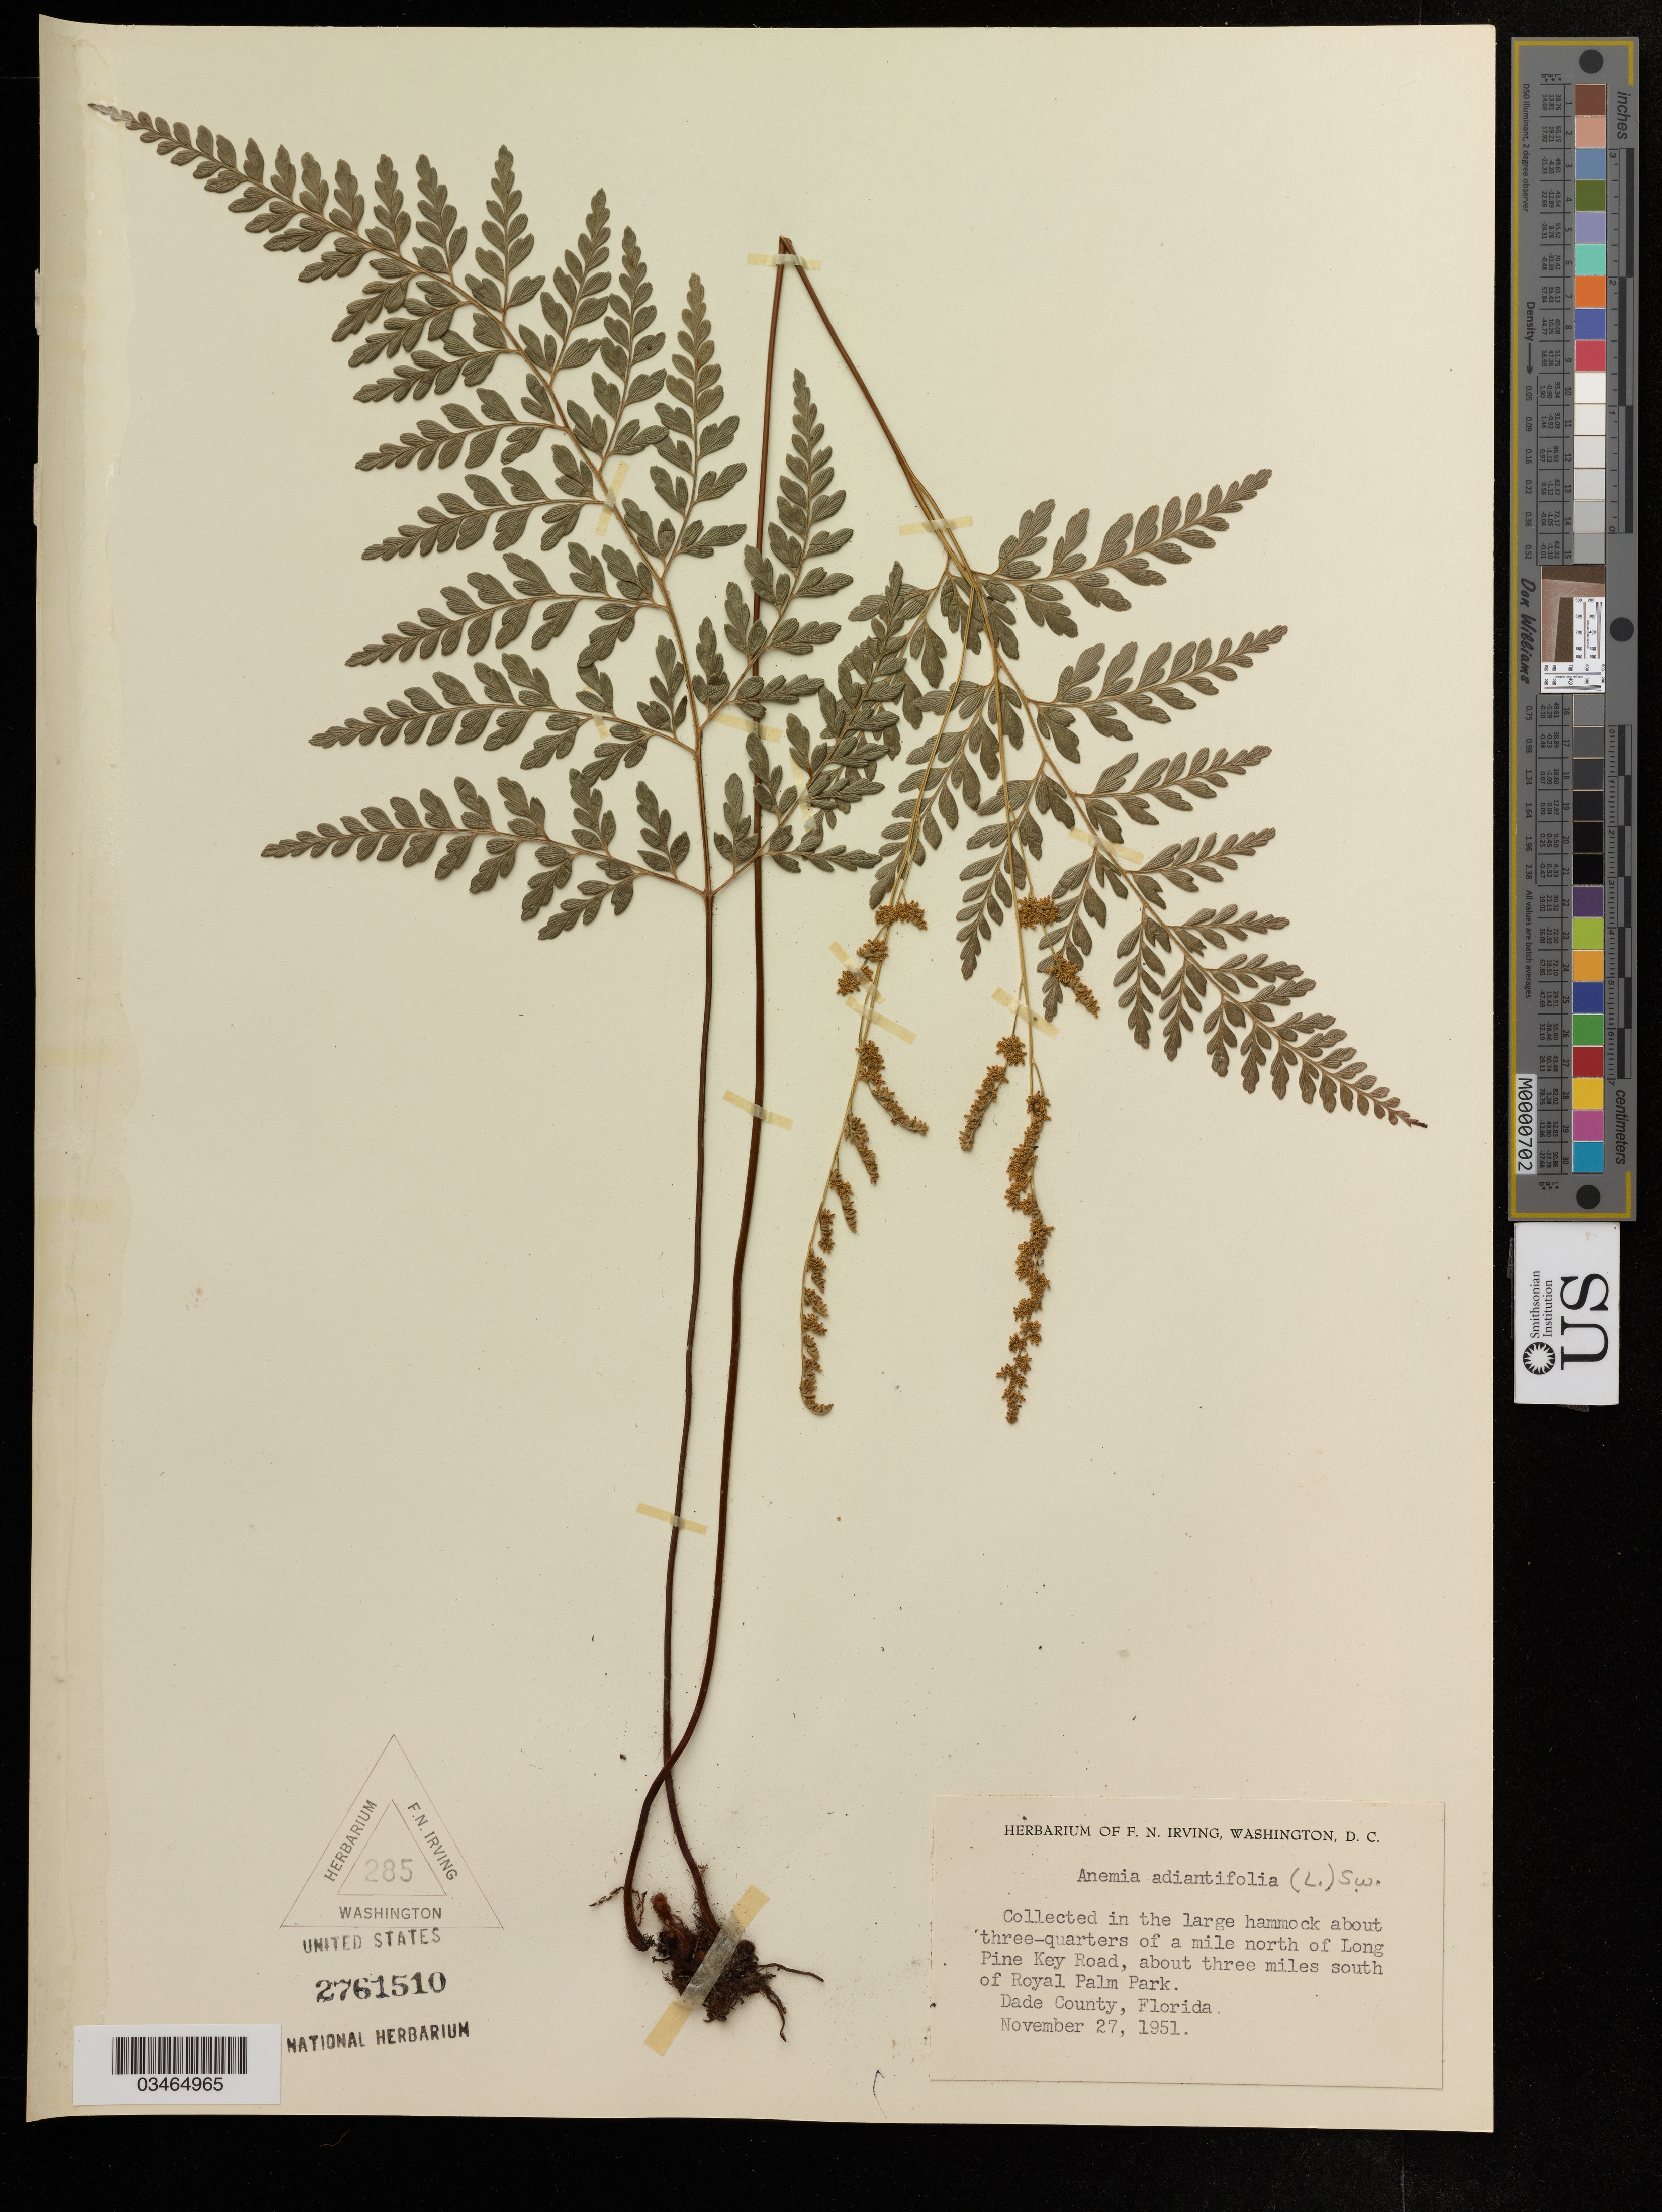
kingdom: Plantae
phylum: Tracheophyta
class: Polypodiopsida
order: Schizaeales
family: Anemiaceae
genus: Anemia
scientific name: Anemia adiantifolia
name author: (L.) Sw.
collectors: F. Irving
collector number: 285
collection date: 1951-11-27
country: United States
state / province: Florida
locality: A mile north of Long Pine Key Road, about three miles south of Royal Palm Park, Dade County.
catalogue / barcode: US 2761510